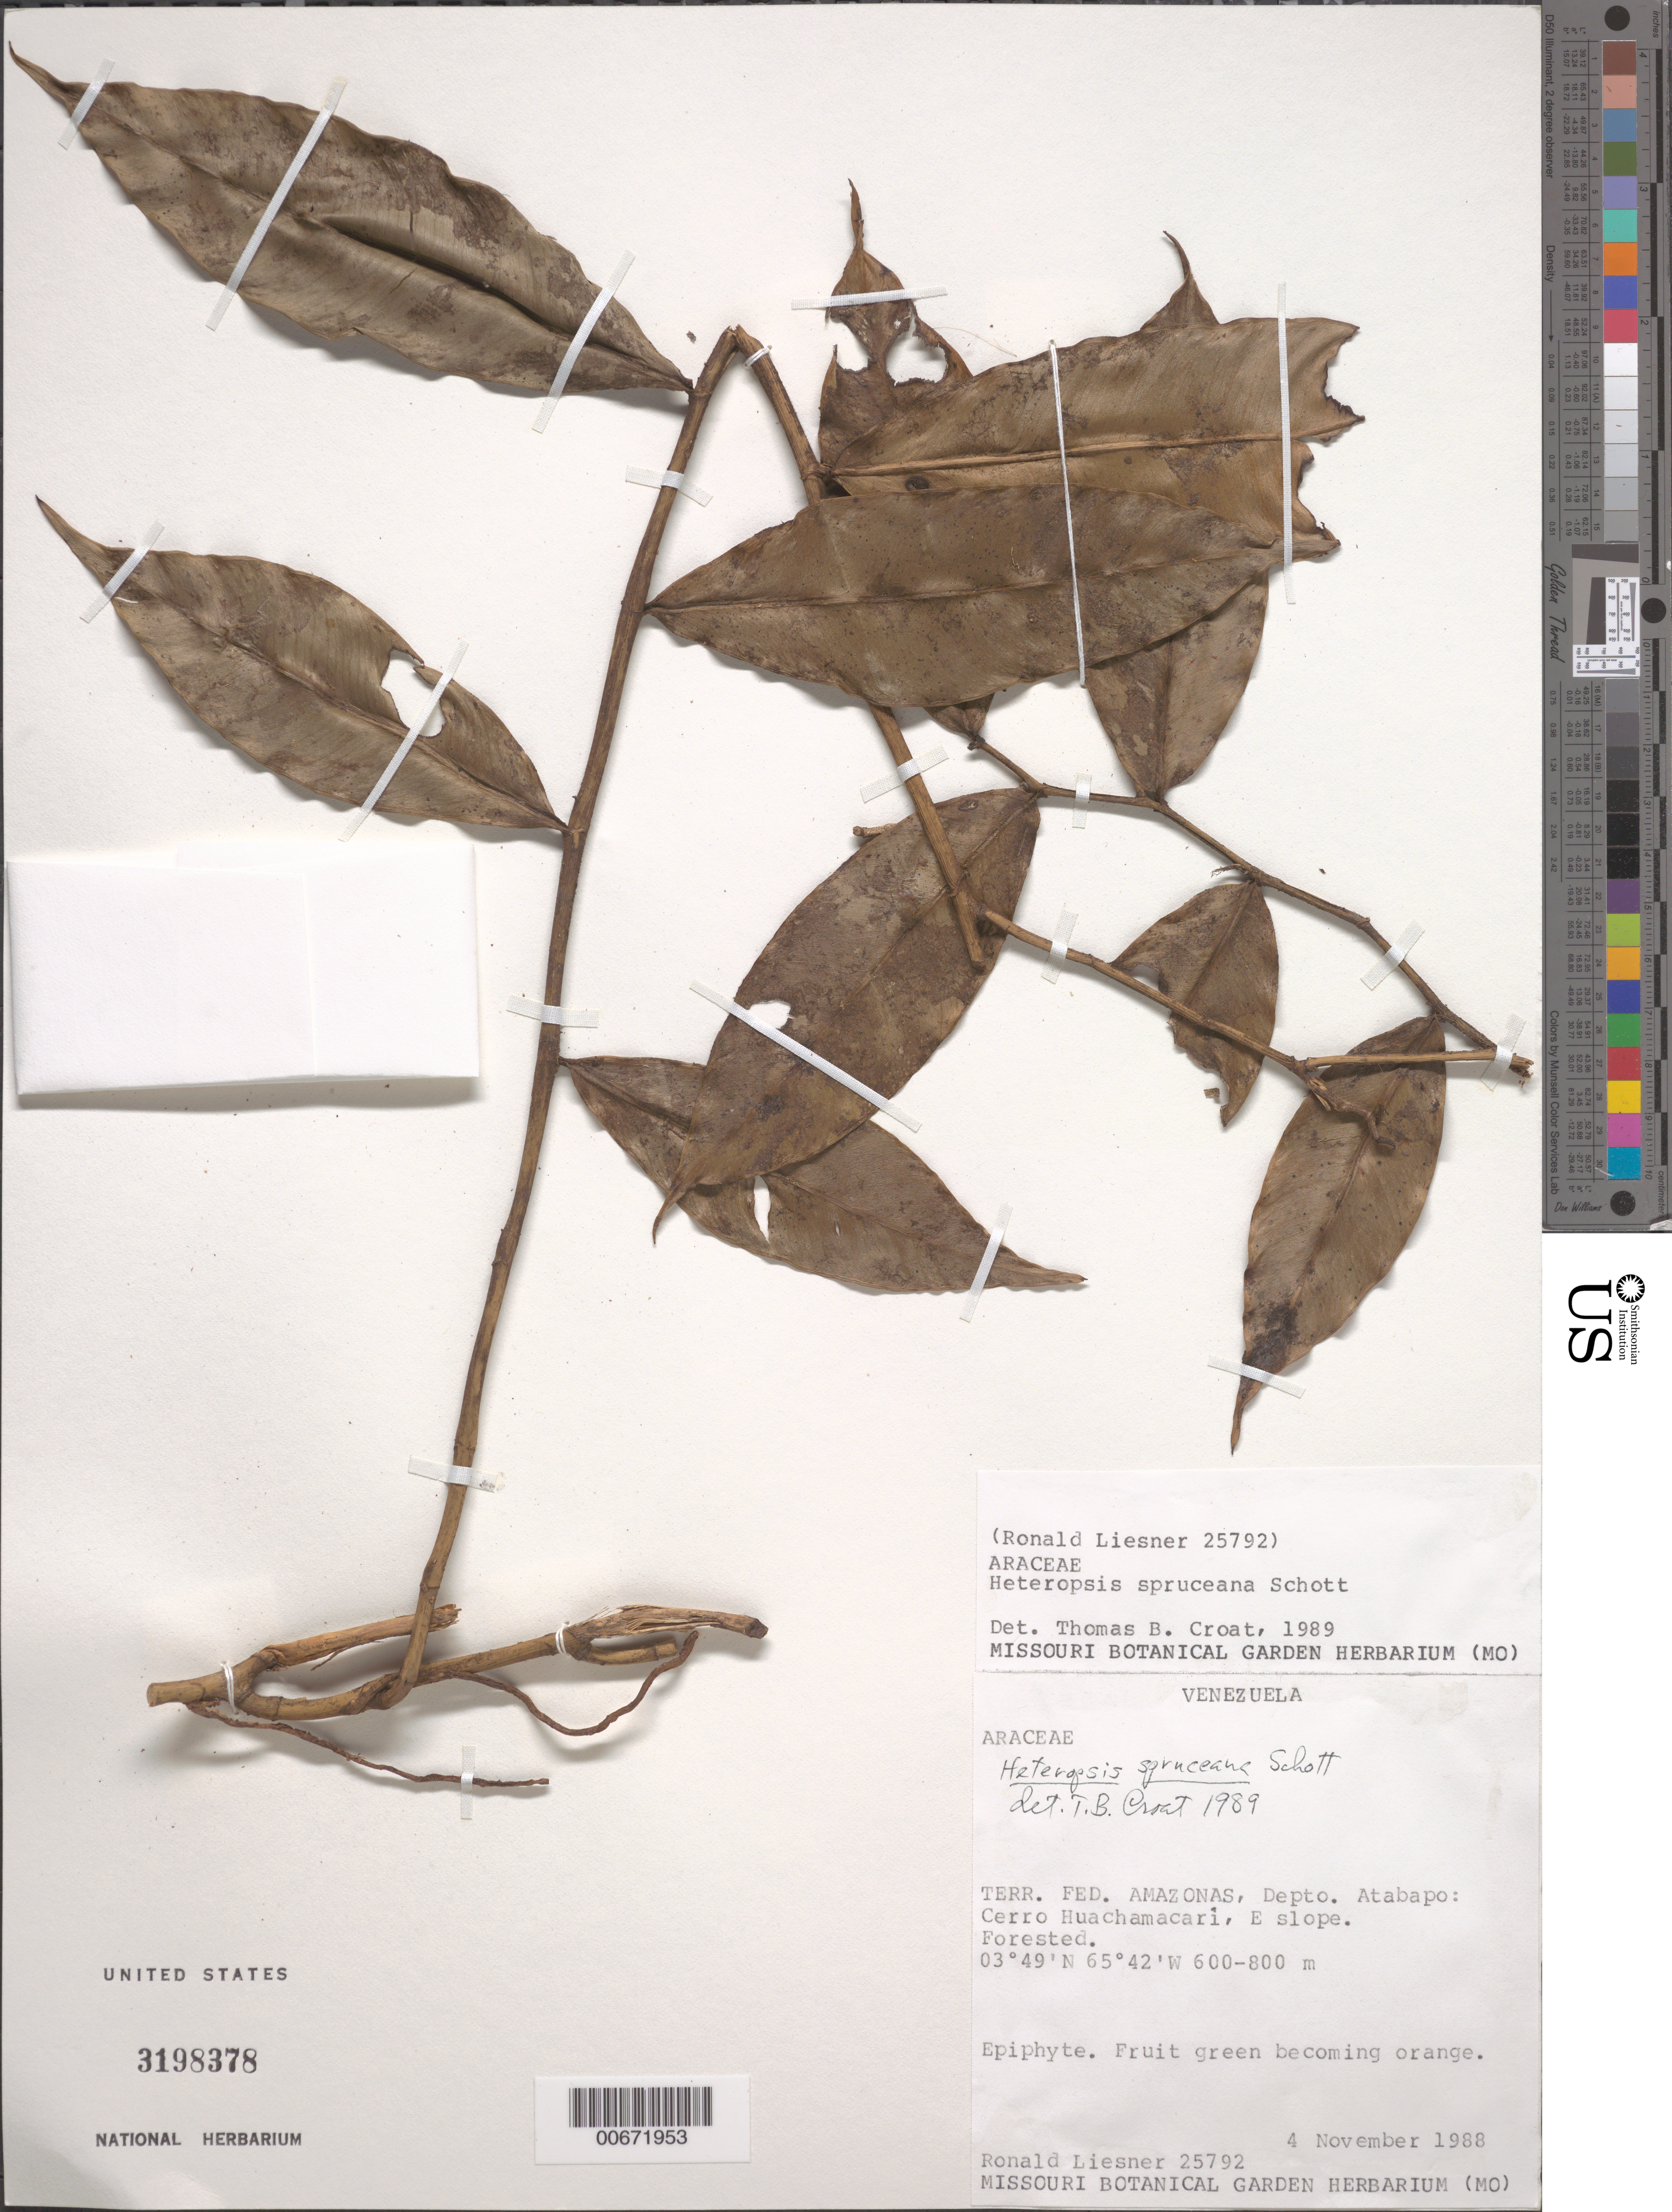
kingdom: Plantae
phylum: Tracheophyta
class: Liliopsida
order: Alismatales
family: Araceae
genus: Heteropsis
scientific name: Heteropsis spruceana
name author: Schott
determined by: Croat, Thomas B., Missouri Botanical Garden (MO)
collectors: R. L. Liesner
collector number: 25792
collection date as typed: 4-Nov-88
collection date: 1988-11-04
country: Venezuela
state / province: Amazonas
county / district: Atabapo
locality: Cerro Huachamacari, E slope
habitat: Forested slopes of Cerro Huachamacari.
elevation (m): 600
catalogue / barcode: US 3198378